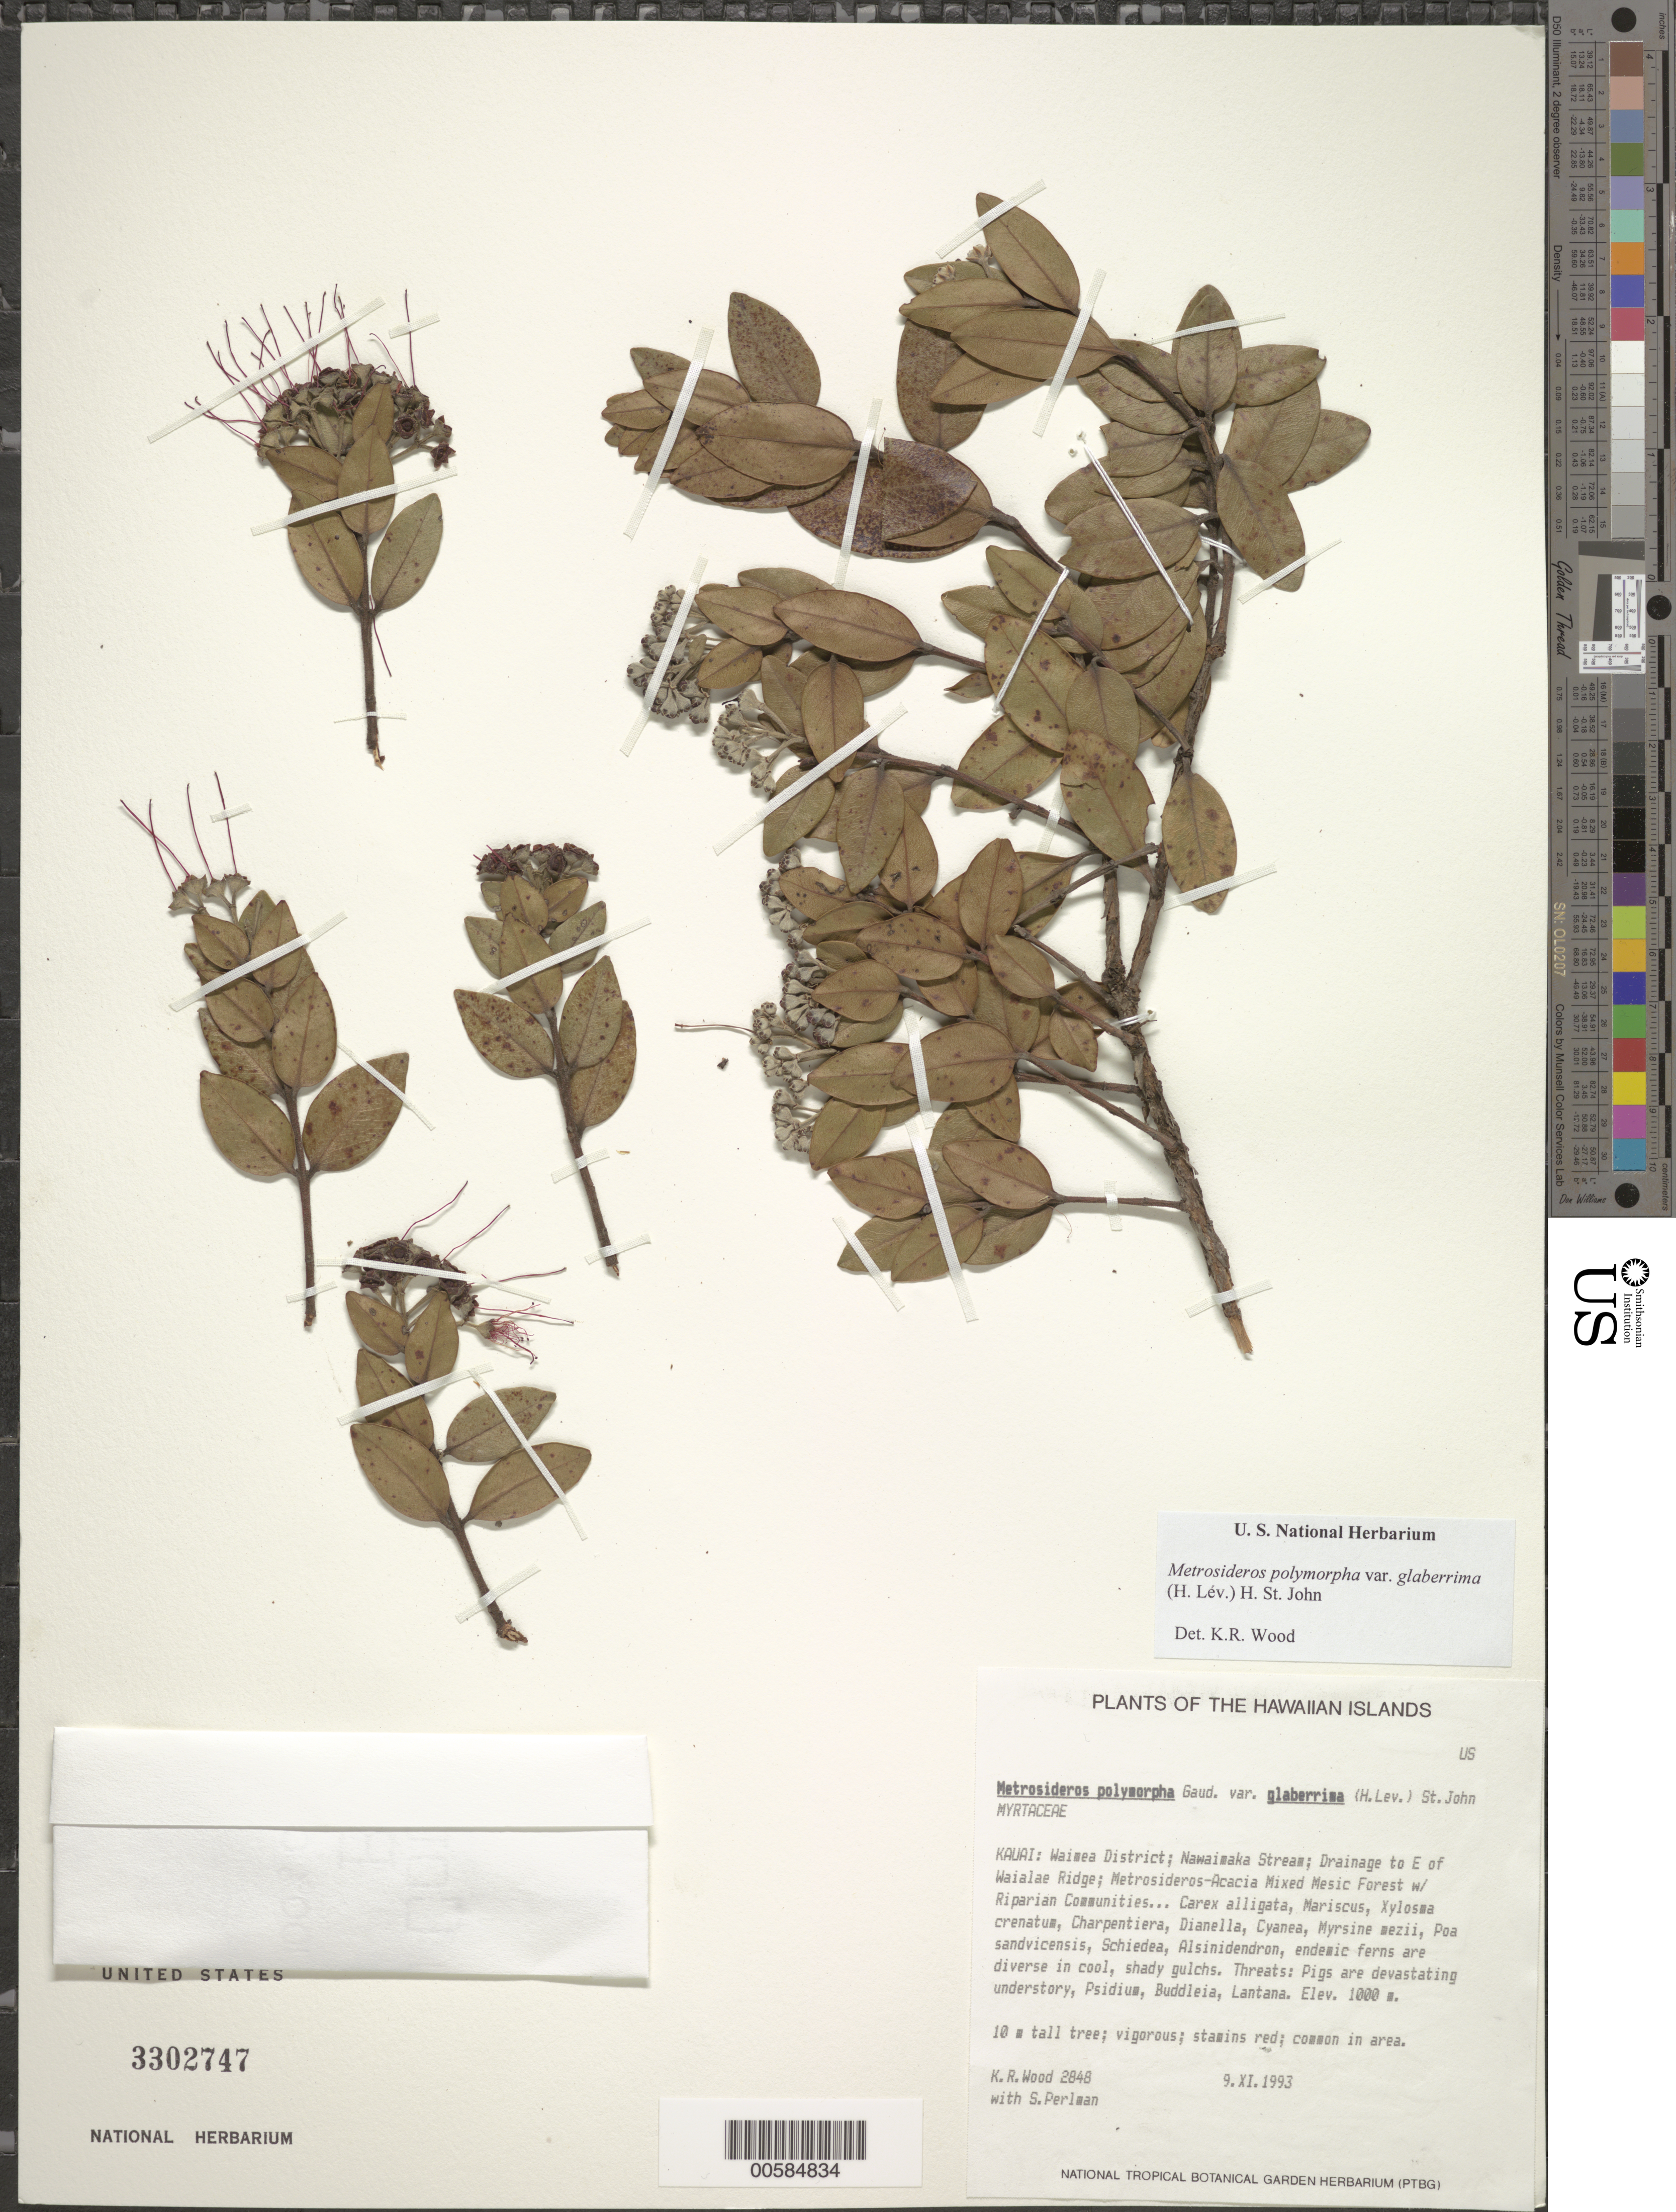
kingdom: Plantae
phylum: Tracheophyta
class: Magnoliopsida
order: Myrtales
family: Myrtaceae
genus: Metrosideros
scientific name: Metrosideros polymorpha var. glaberrima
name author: (H. Lév.) H. St. John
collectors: K. R. Wood & S. P. Perlman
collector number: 2848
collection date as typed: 9 Nov 1993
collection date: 1993-11-09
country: United States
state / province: Hawaii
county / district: Kauai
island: Kaua'i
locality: Waimea Dist; Nawaimaka Stream; Drainage to E of Waialae Ridge.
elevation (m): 1000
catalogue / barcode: US 3302747